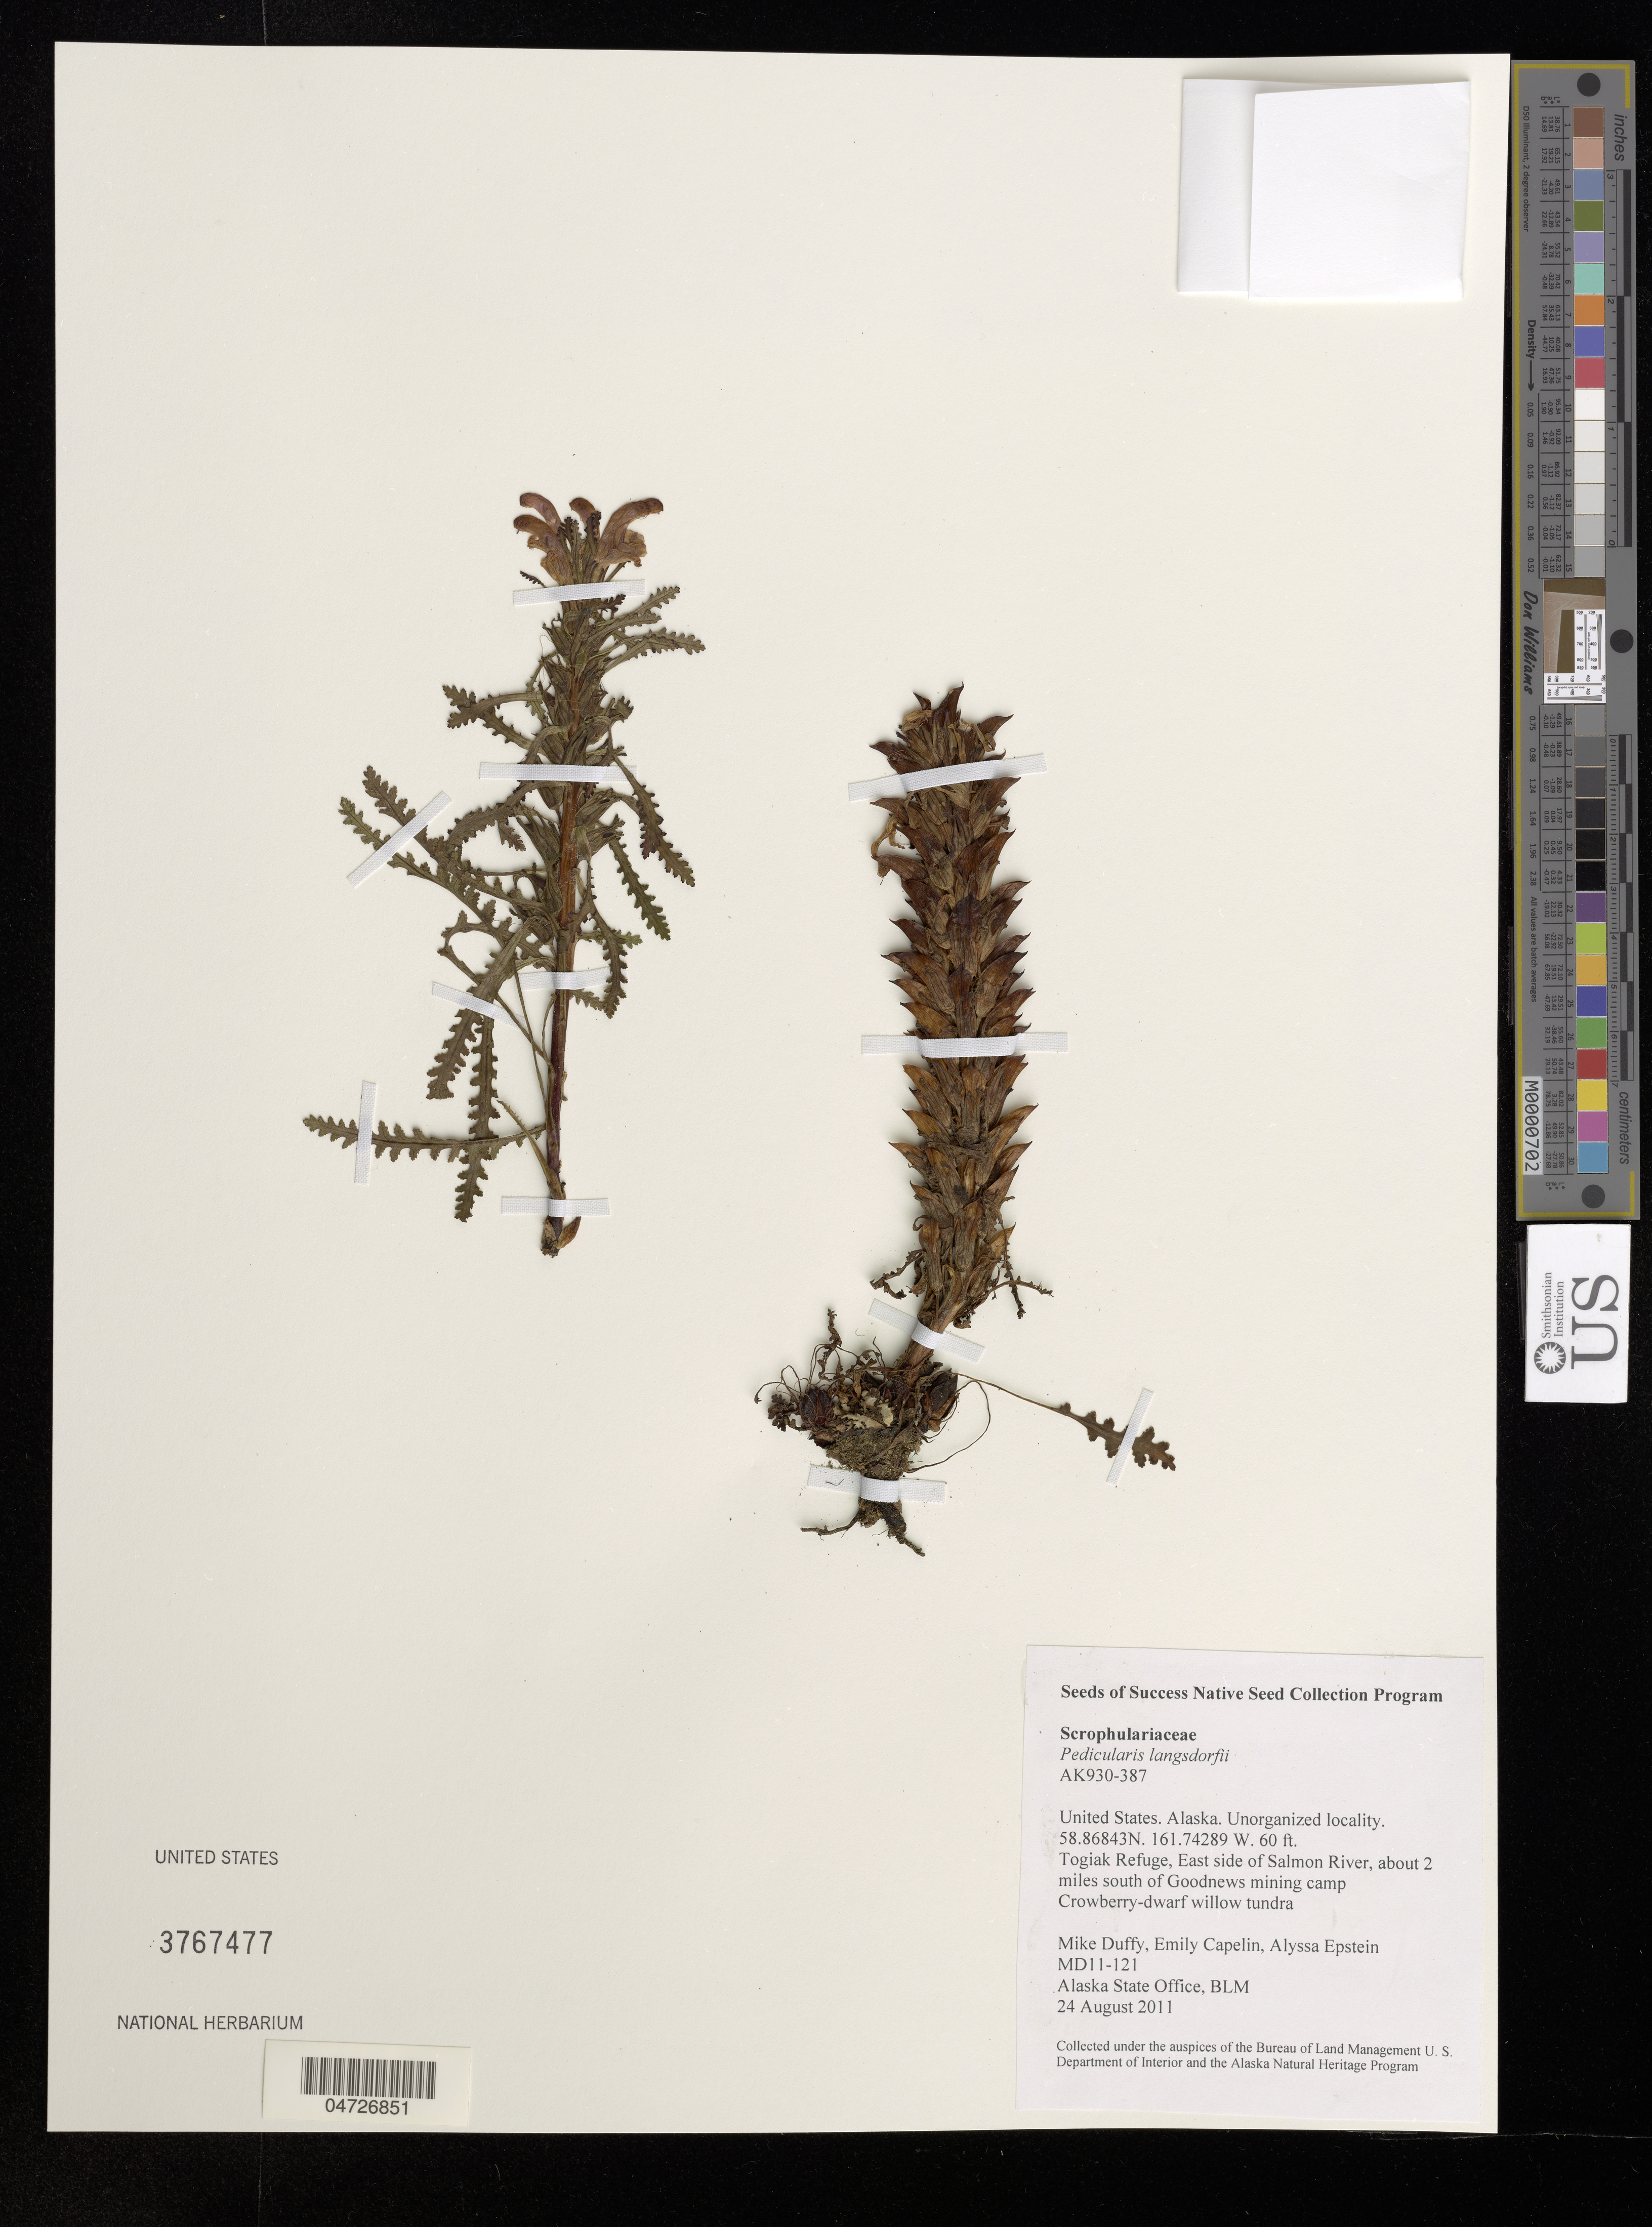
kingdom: Plantae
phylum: Tracheophyta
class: Magnoliopsida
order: Lamiales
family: Orobanchaceae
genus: Pedicularis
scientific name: Pedicularis langsdorffii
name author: Fisch. ex Steven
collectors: M. Duffy, E. Capelin & A. Epstein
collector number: MD11-121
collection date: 2011-08-24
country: United States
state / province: Alaska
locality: Unorganized locality. Togiak Refuge, East side of Salmon River, about 2 miles south of Goodnews mining camp.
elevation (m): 18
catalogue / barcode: US 3767477